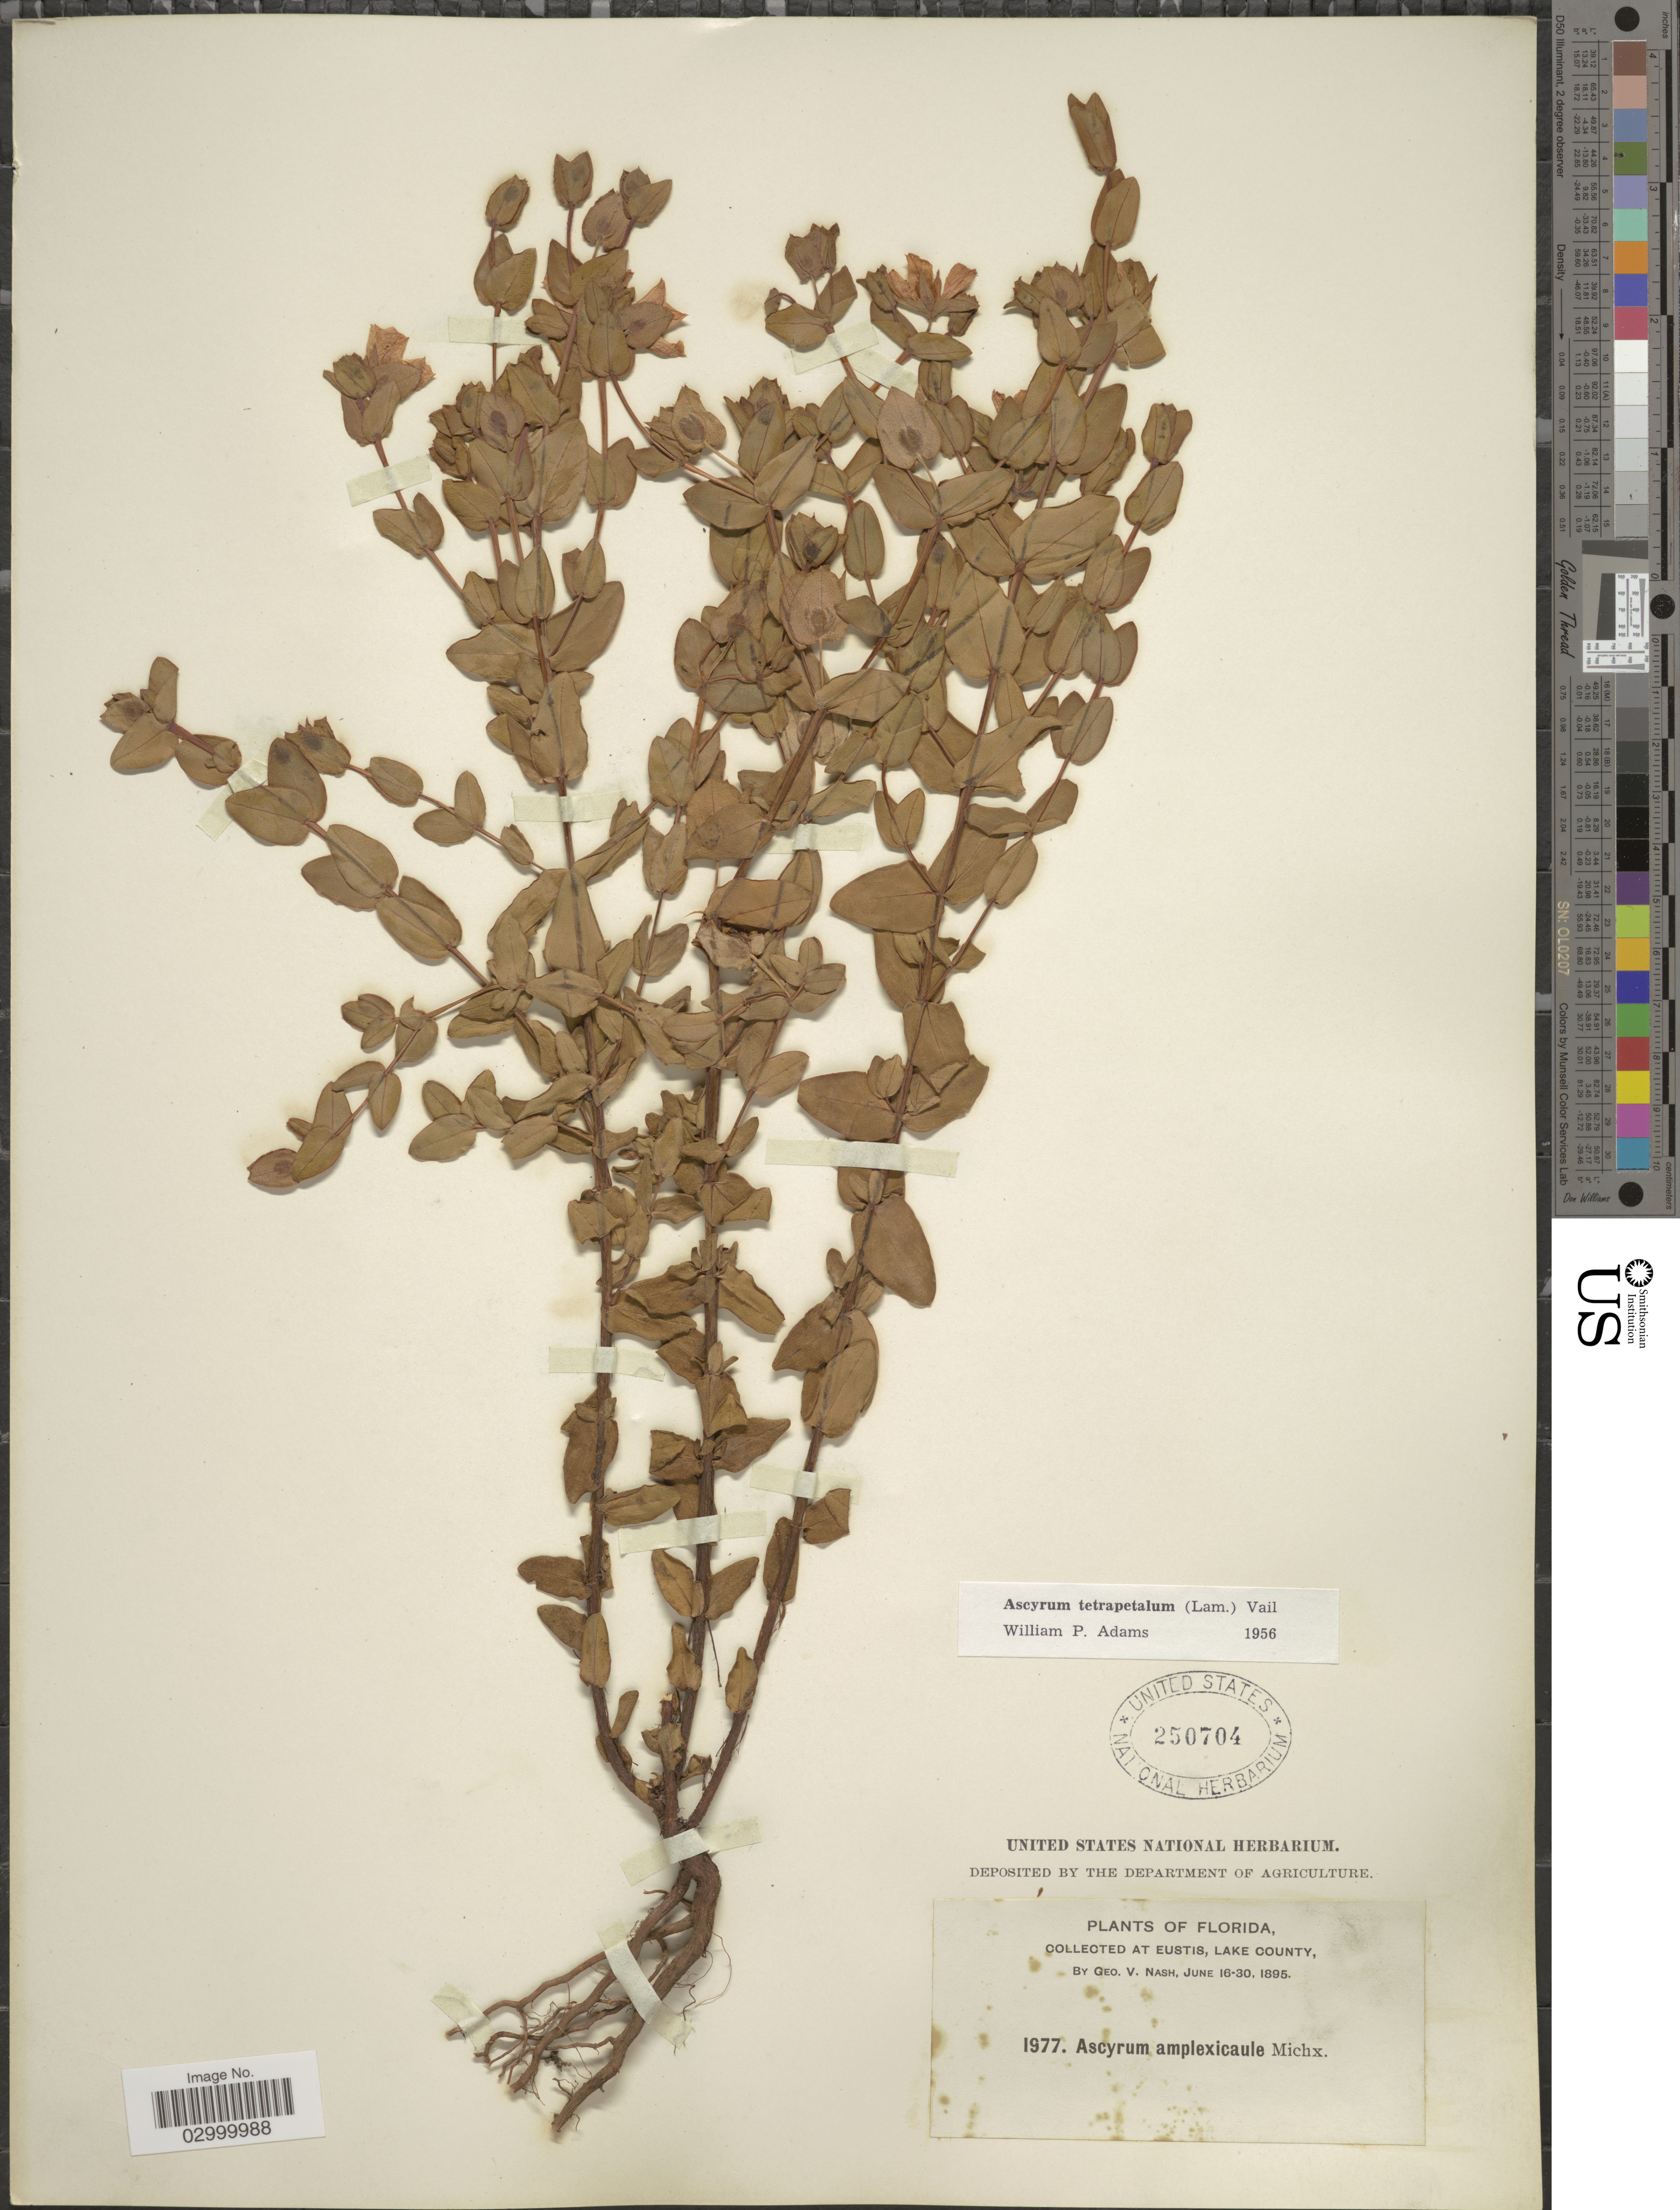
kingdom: Plantae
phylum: Tracheophyta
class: Magnoliopsida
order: Malpighiales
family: Hypericaceae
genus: Hypericum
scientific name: Hypericum tetrapetalum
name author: Lam.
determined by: Strong, Mark T., (BOT), Smithsonian Institution - National Museum of Natural History (UNITED STATES)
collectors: G. V. Nash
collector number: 1977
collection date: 1895-06-16/1895-06-30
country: United States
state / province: Florida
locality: At Eustis, Lake County.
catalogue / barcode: US 250704